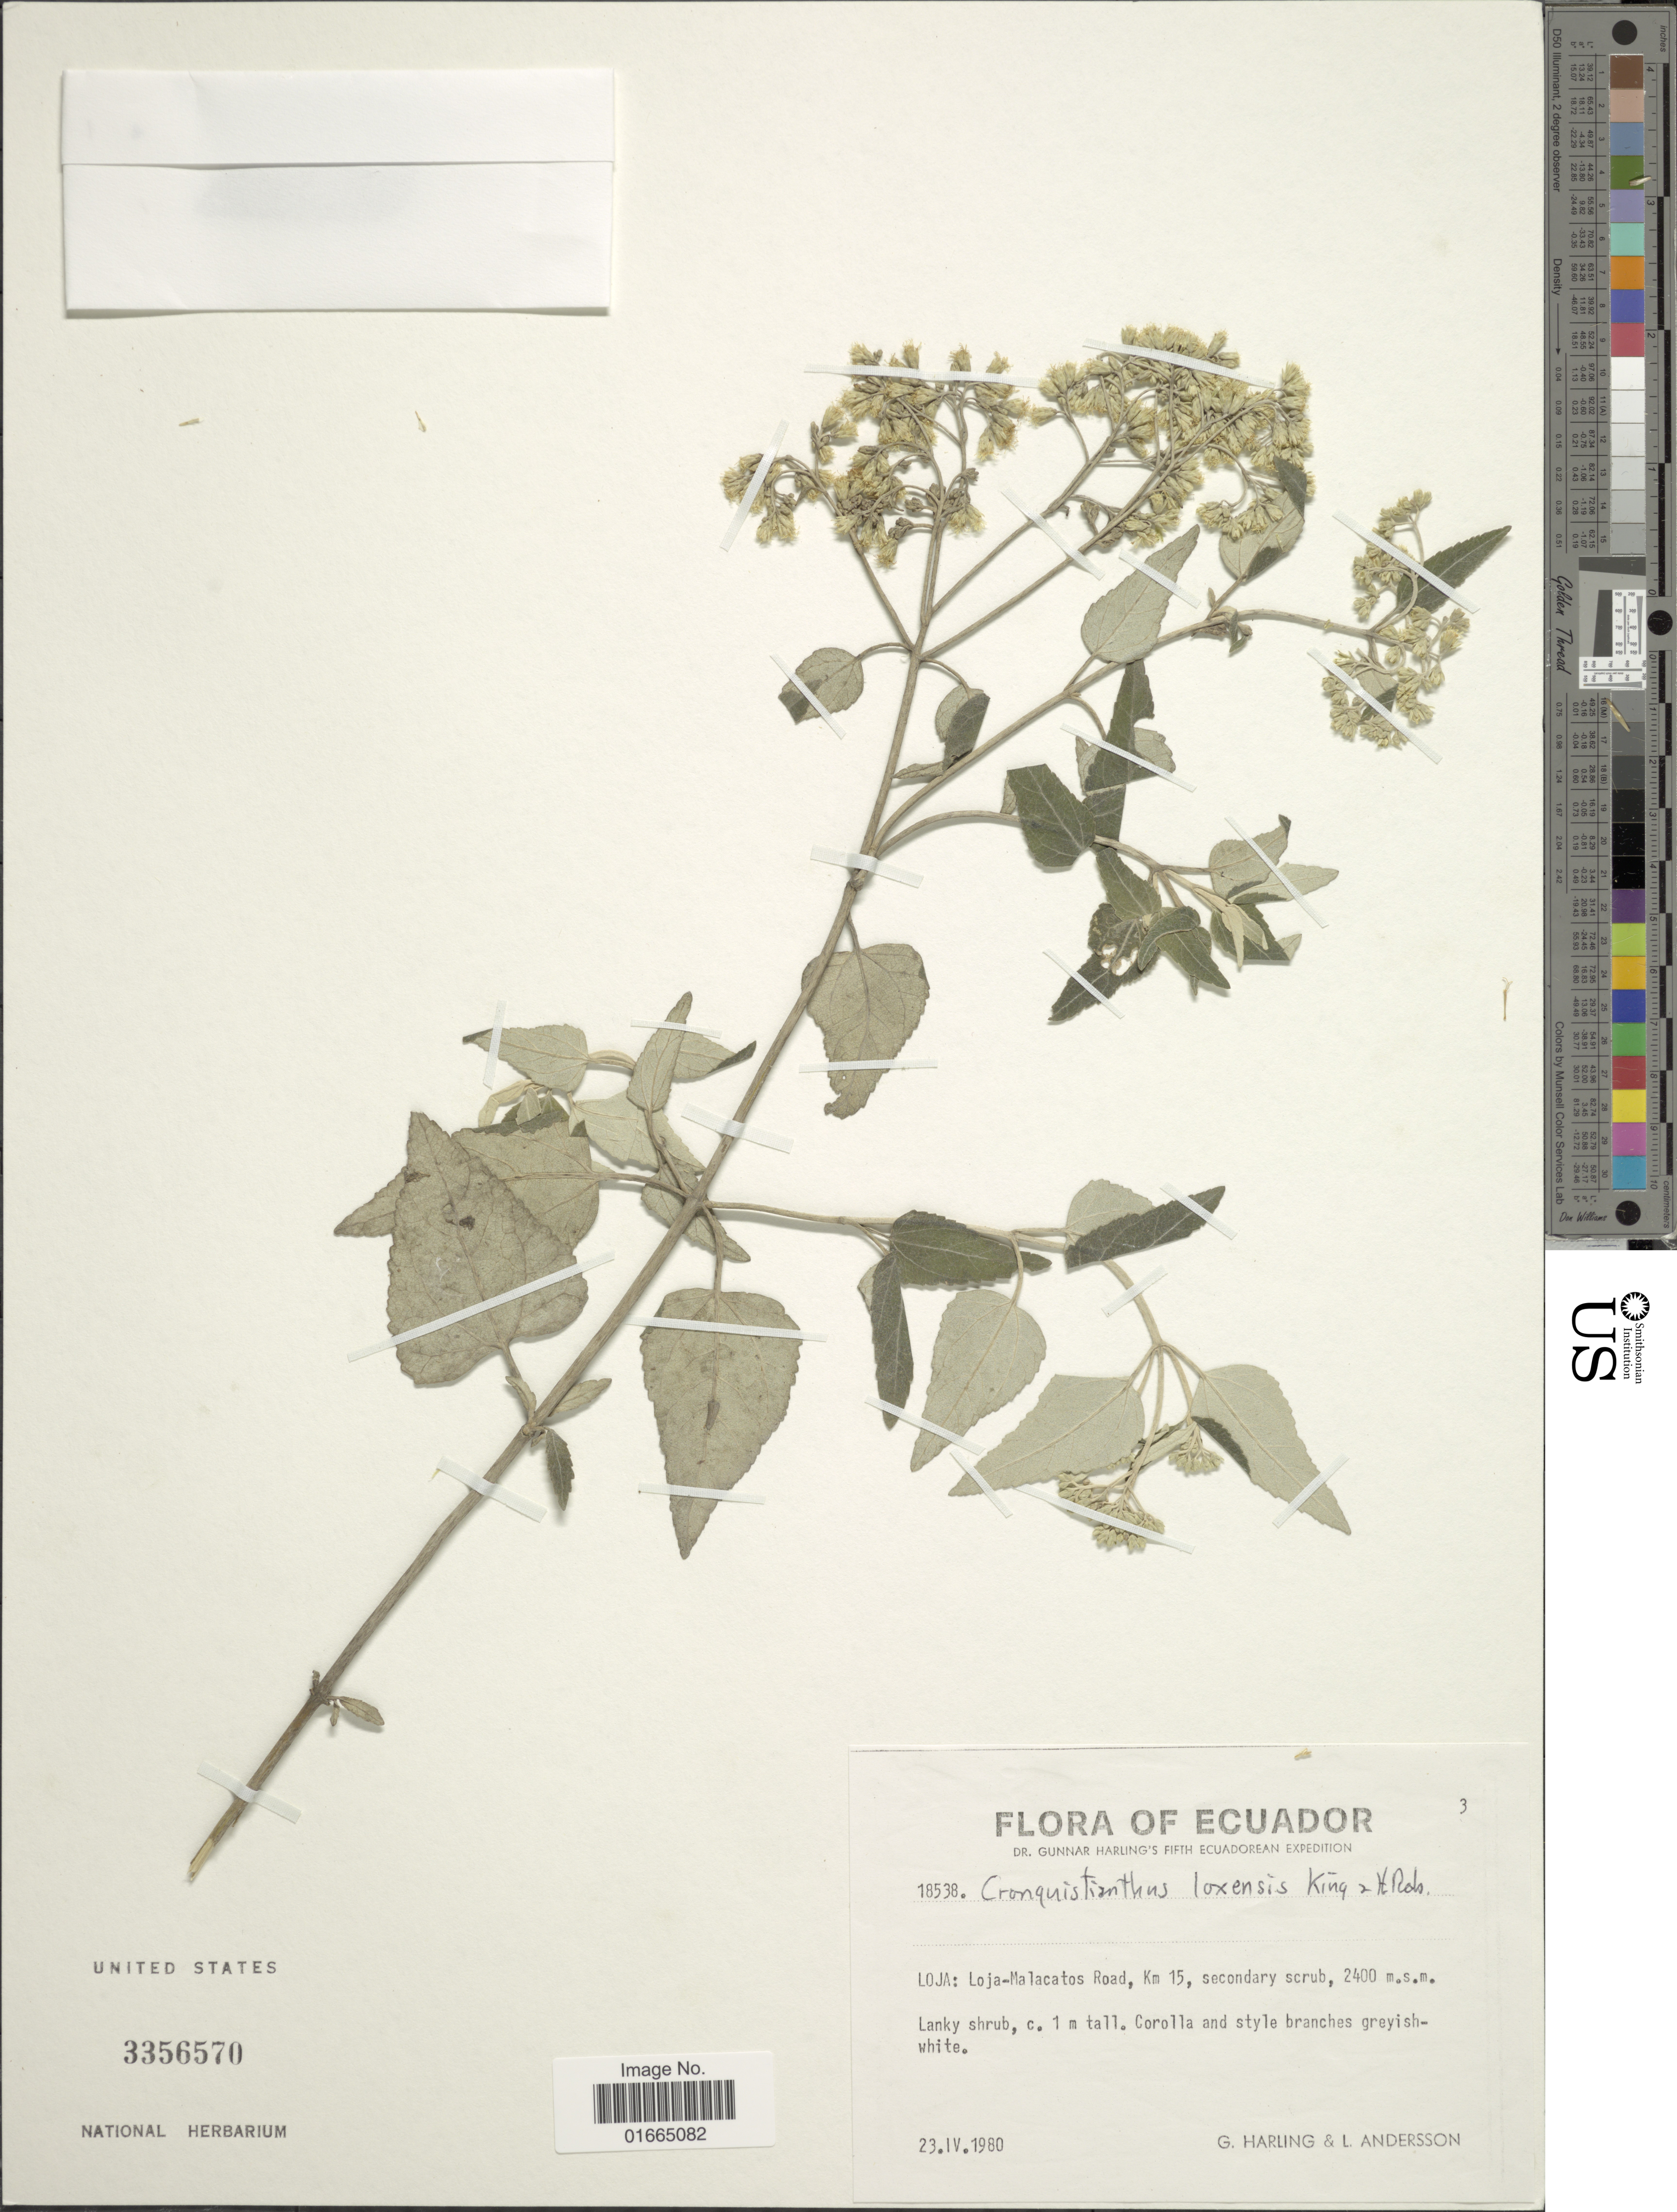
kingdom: Plantae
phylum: Tracheophyta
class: Magnoliopsida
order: Asterales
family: Asteraceae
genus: Cronquistianthus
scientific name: Cronquistianthus leucophyllus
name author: (Kunth) R.M. King & H. Rob.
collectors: G. Harling & L. Andersson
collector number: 18538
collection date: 1980-04-23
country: Ecuador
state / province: Loja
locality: Loja: Loja-Malacatos Road, Km 15, secondary scrub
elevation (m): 2400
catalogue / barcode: US 3356570